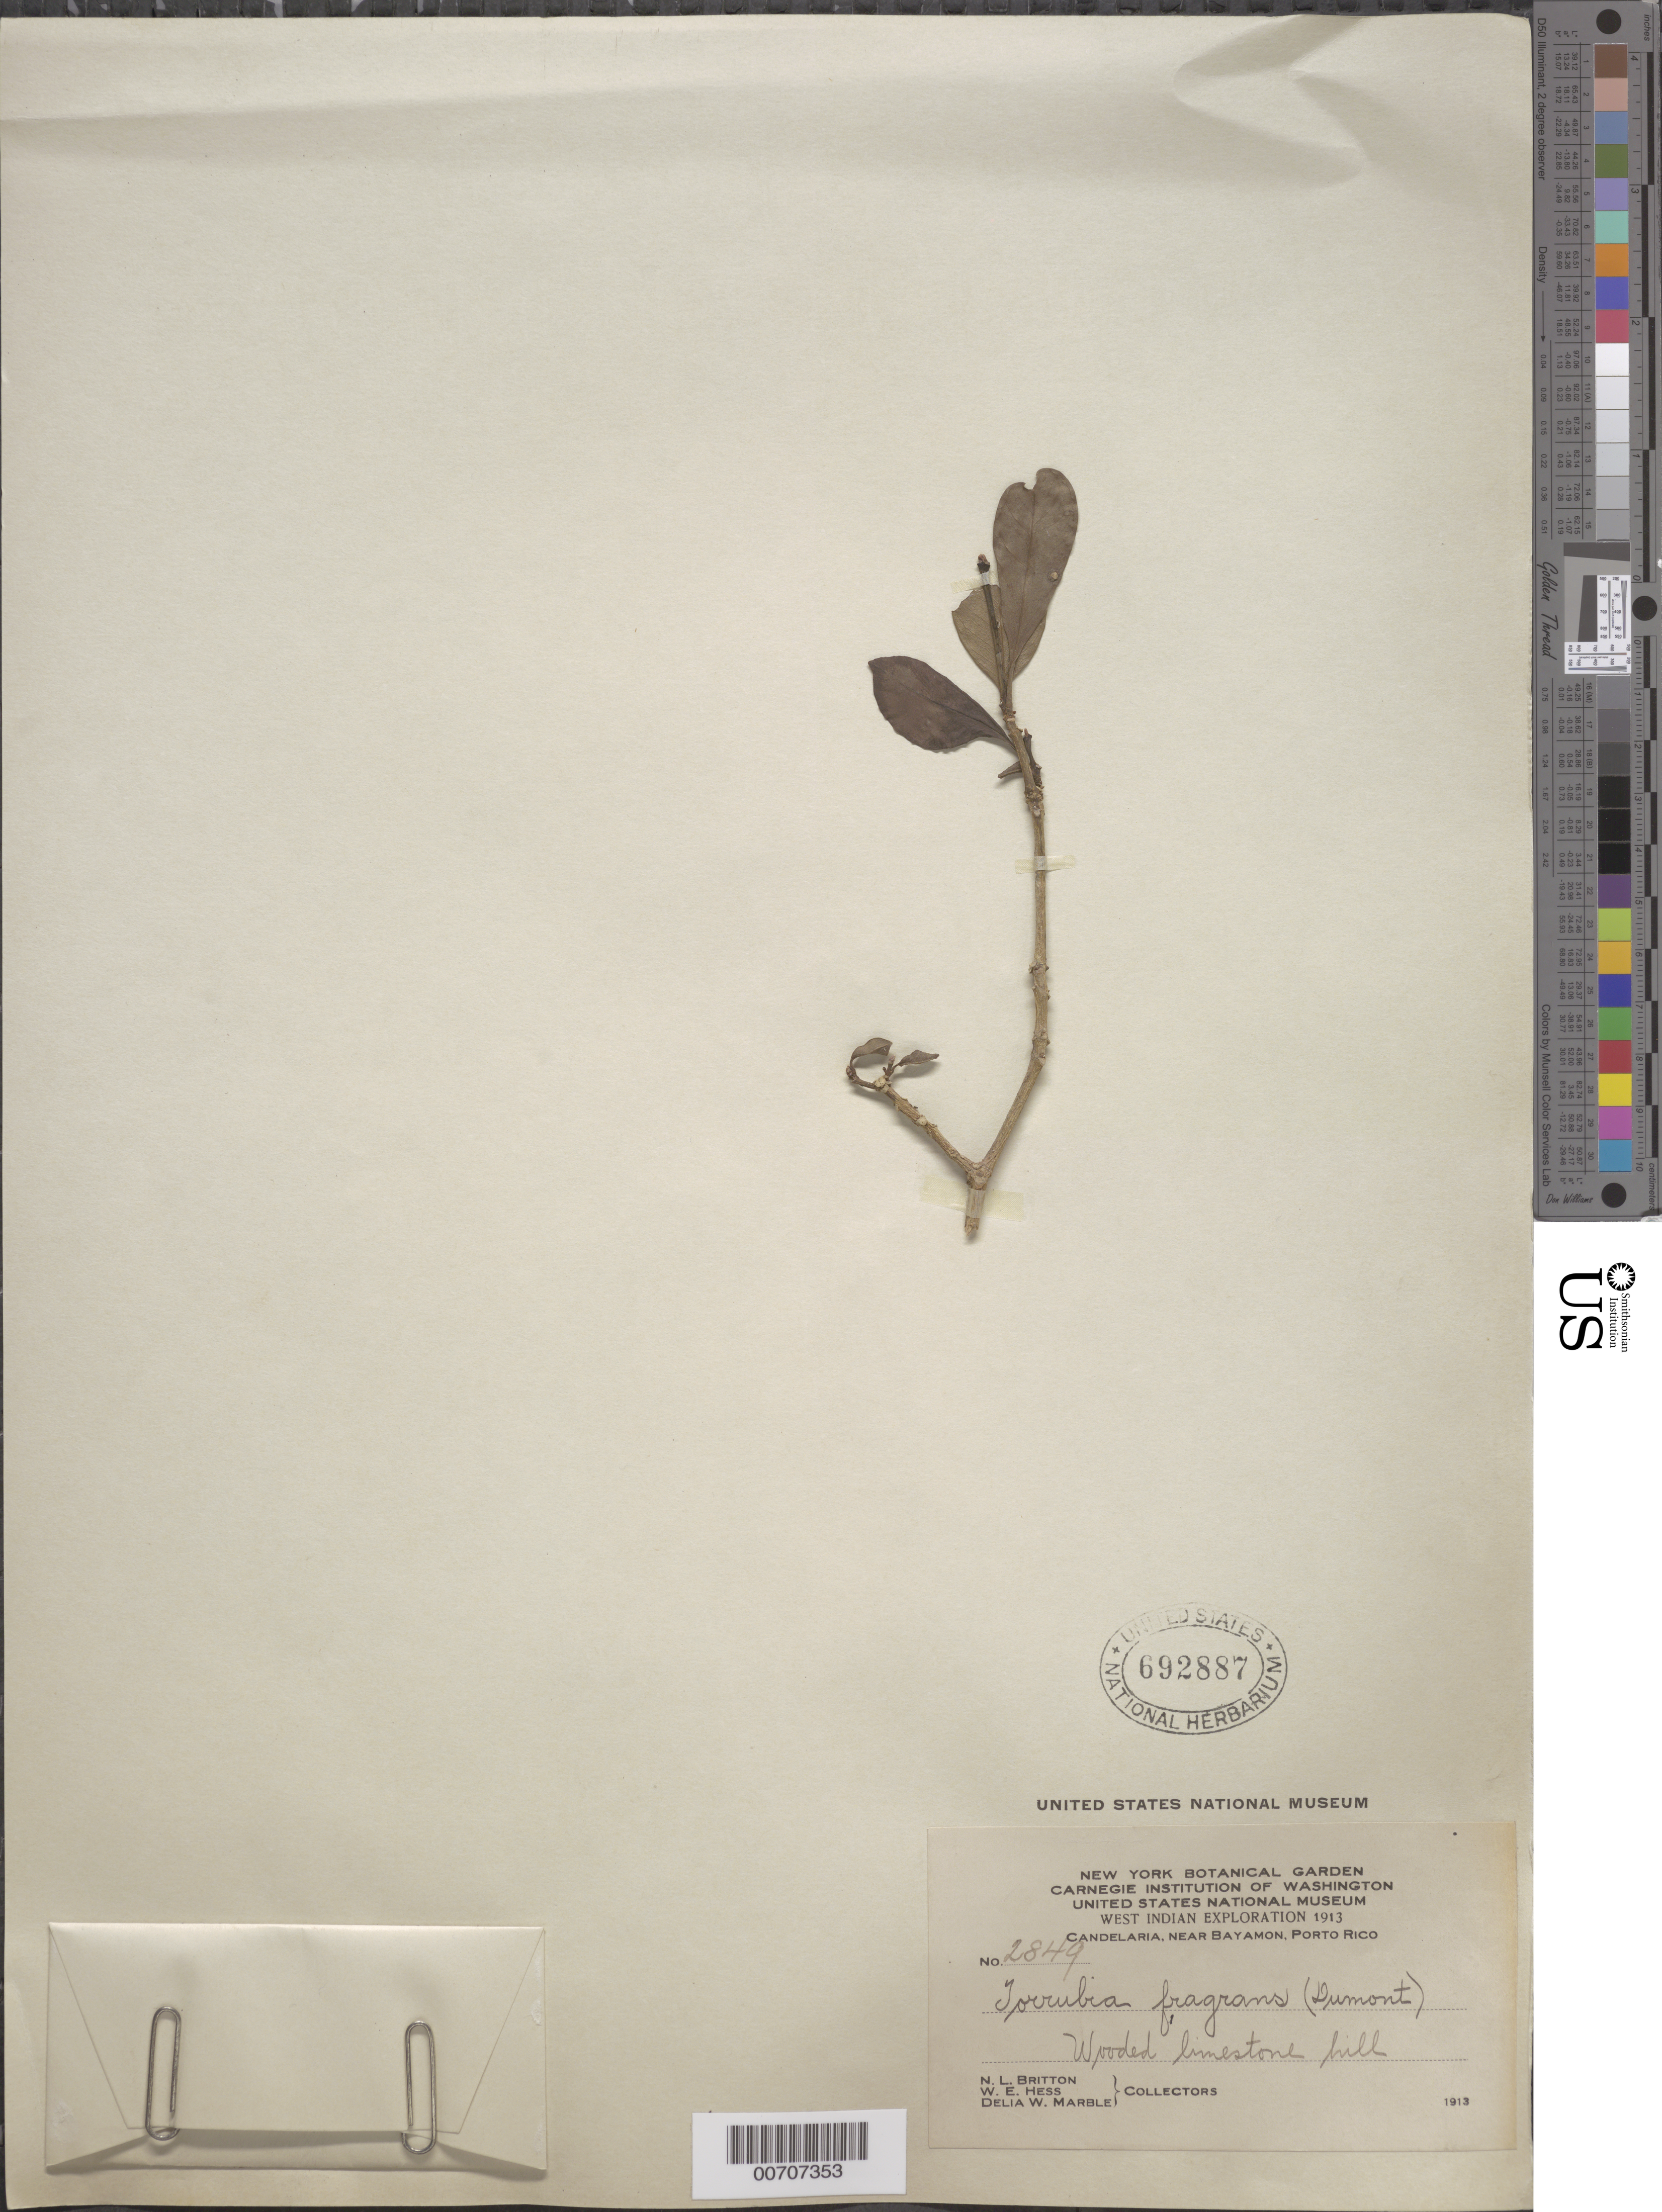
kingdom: Plantae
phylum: Tracheophyta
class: Magnoliopsida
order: Caryophyllales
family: Nyctaginaceae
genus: Guapira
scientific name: Guapira fragrans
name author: (Dum. Cours.) Little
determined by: Strong, Mark T., (BOT), Smithsonian Institution - National Museum of Natural History (UNITED STATES)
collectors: N. Britton, W. Hess & D. W. Marble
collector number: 2849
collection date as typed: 1913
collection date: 1913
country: Puerto Rico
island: Greater Antilles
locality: Candelaria, near Bayamon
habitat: Wooded limestone hill.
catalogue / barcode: US 692887